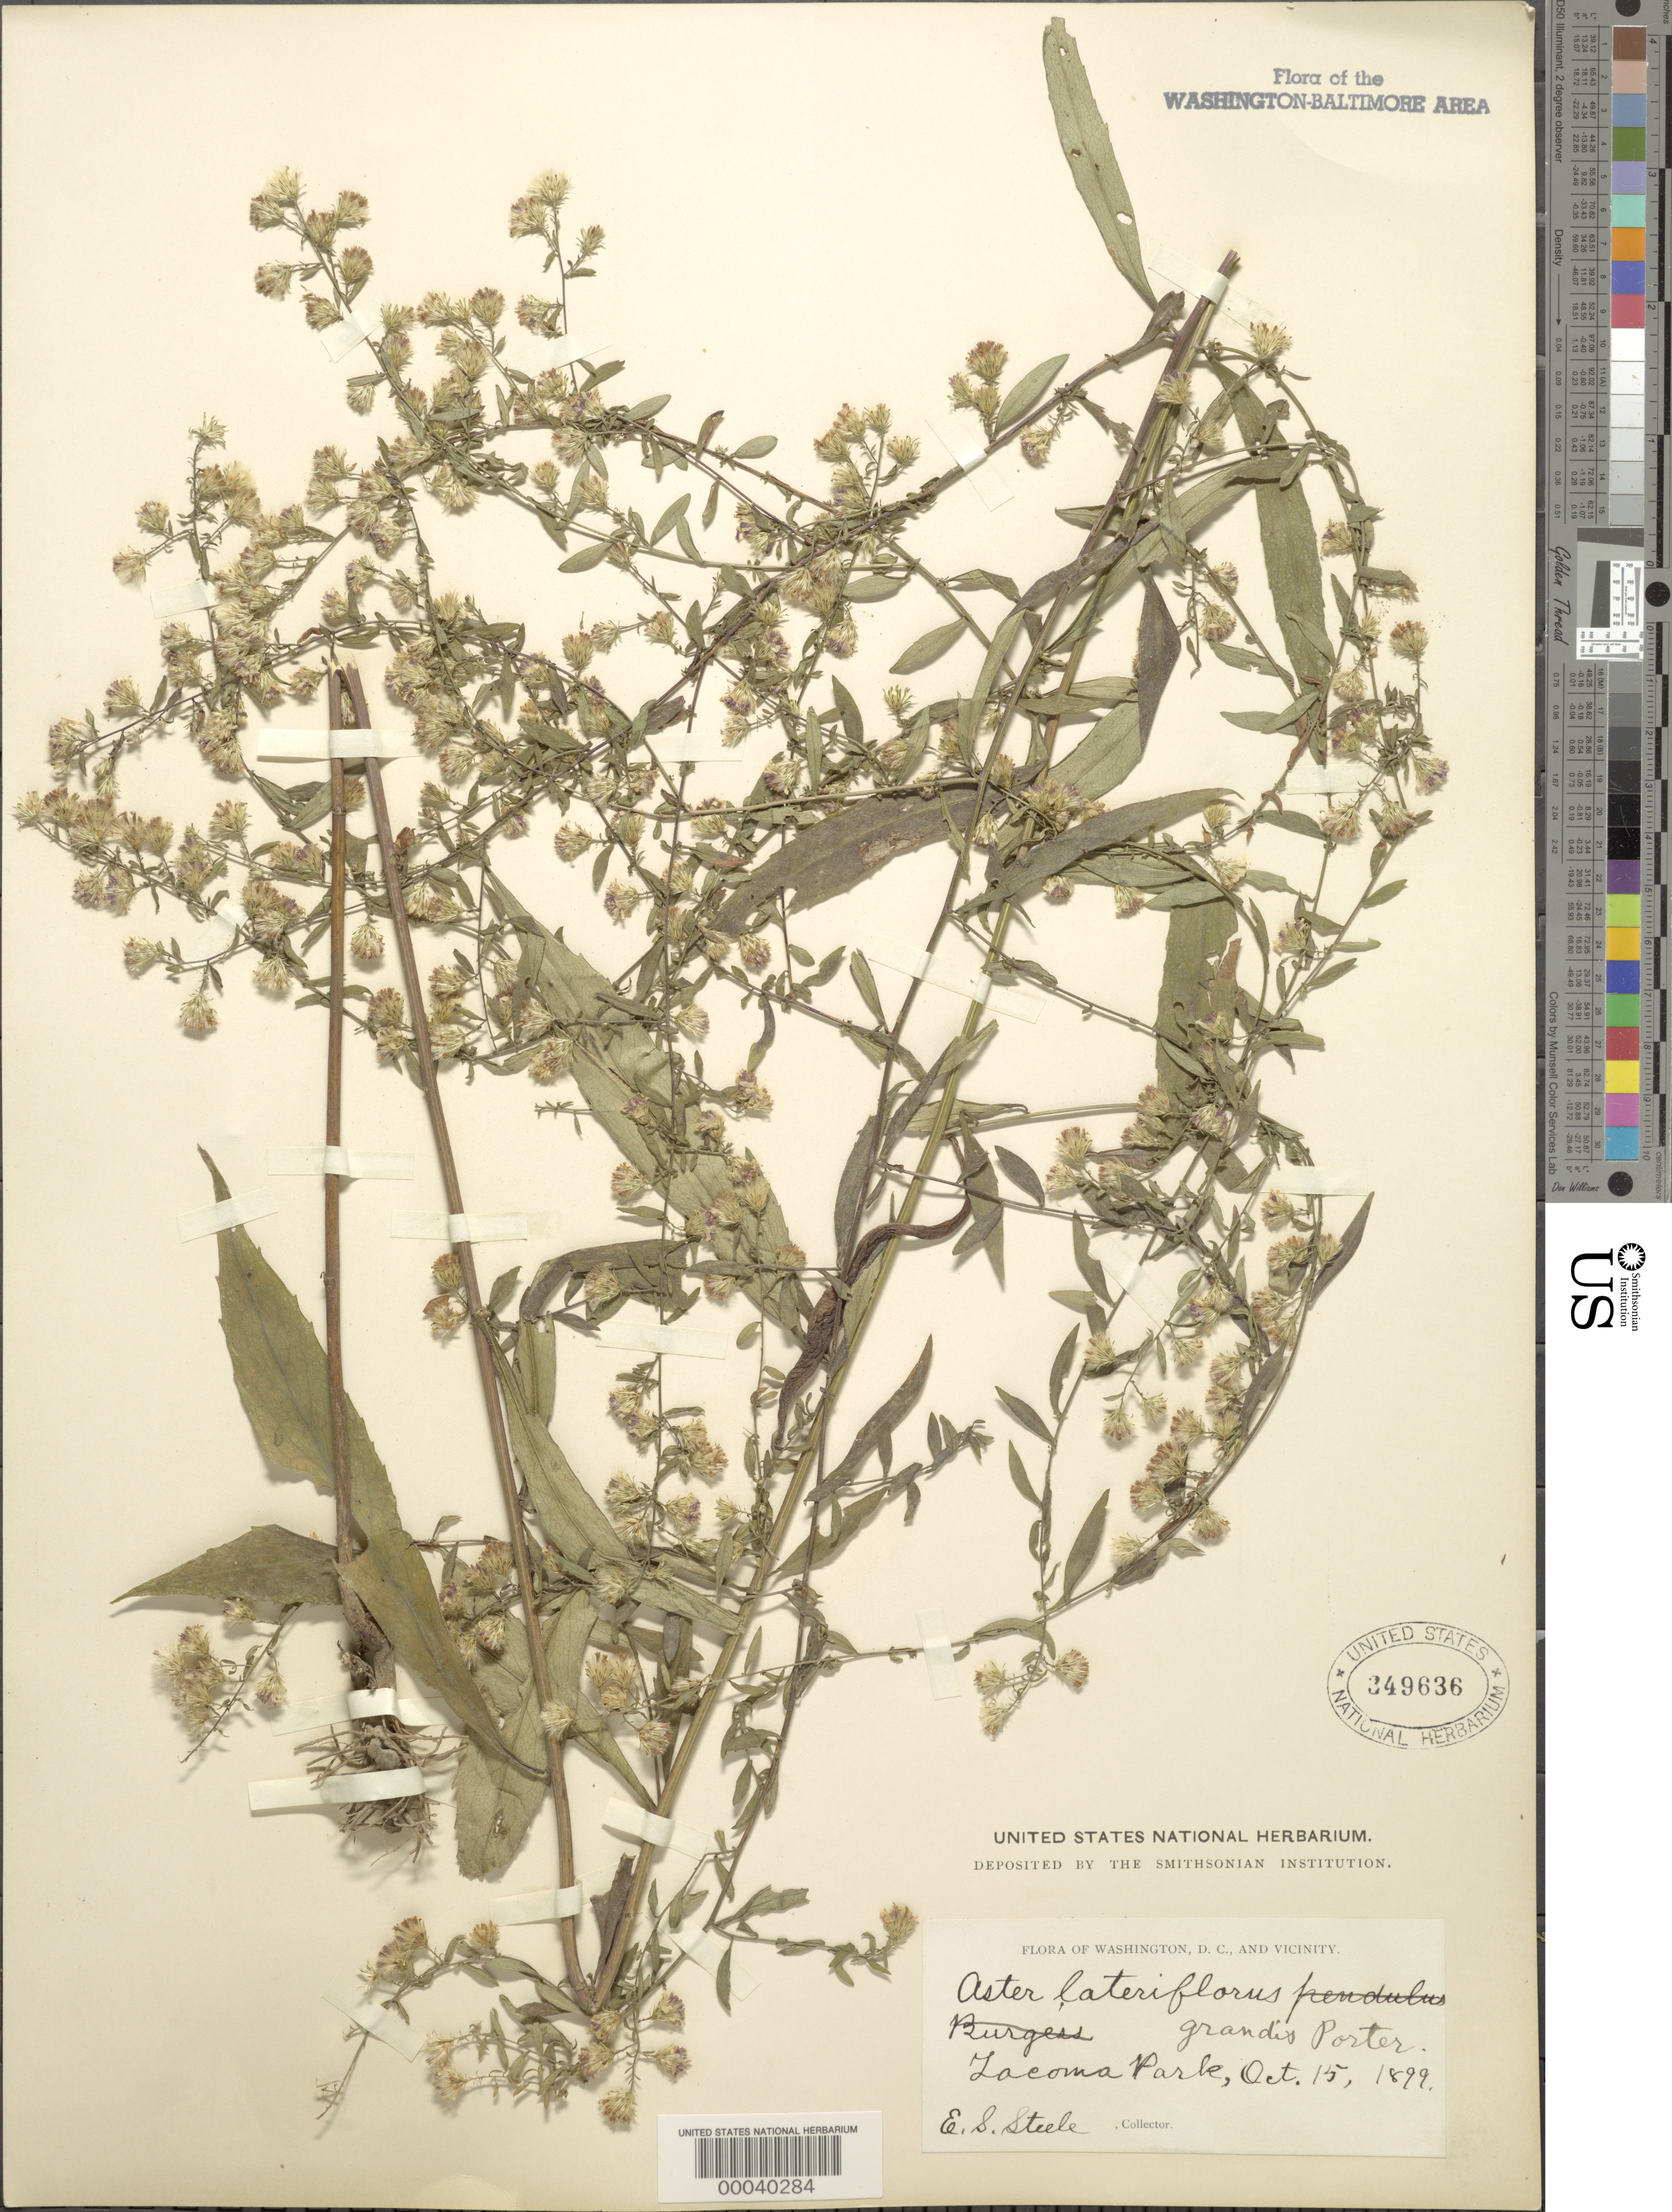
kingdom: Plantae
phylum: Tracheophyta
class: Magnoliopsida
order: Asterales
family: Asteraceae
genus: Symphyotrichum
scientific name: Symphyotrichum lateriflorum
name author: (L.) Á. Löve & D. Löve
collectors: E. Steele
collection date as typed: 15 Oct 1899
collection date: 1899-10-15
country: United States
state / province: District of Columbia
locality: Takoma Park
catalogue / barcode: US 349636